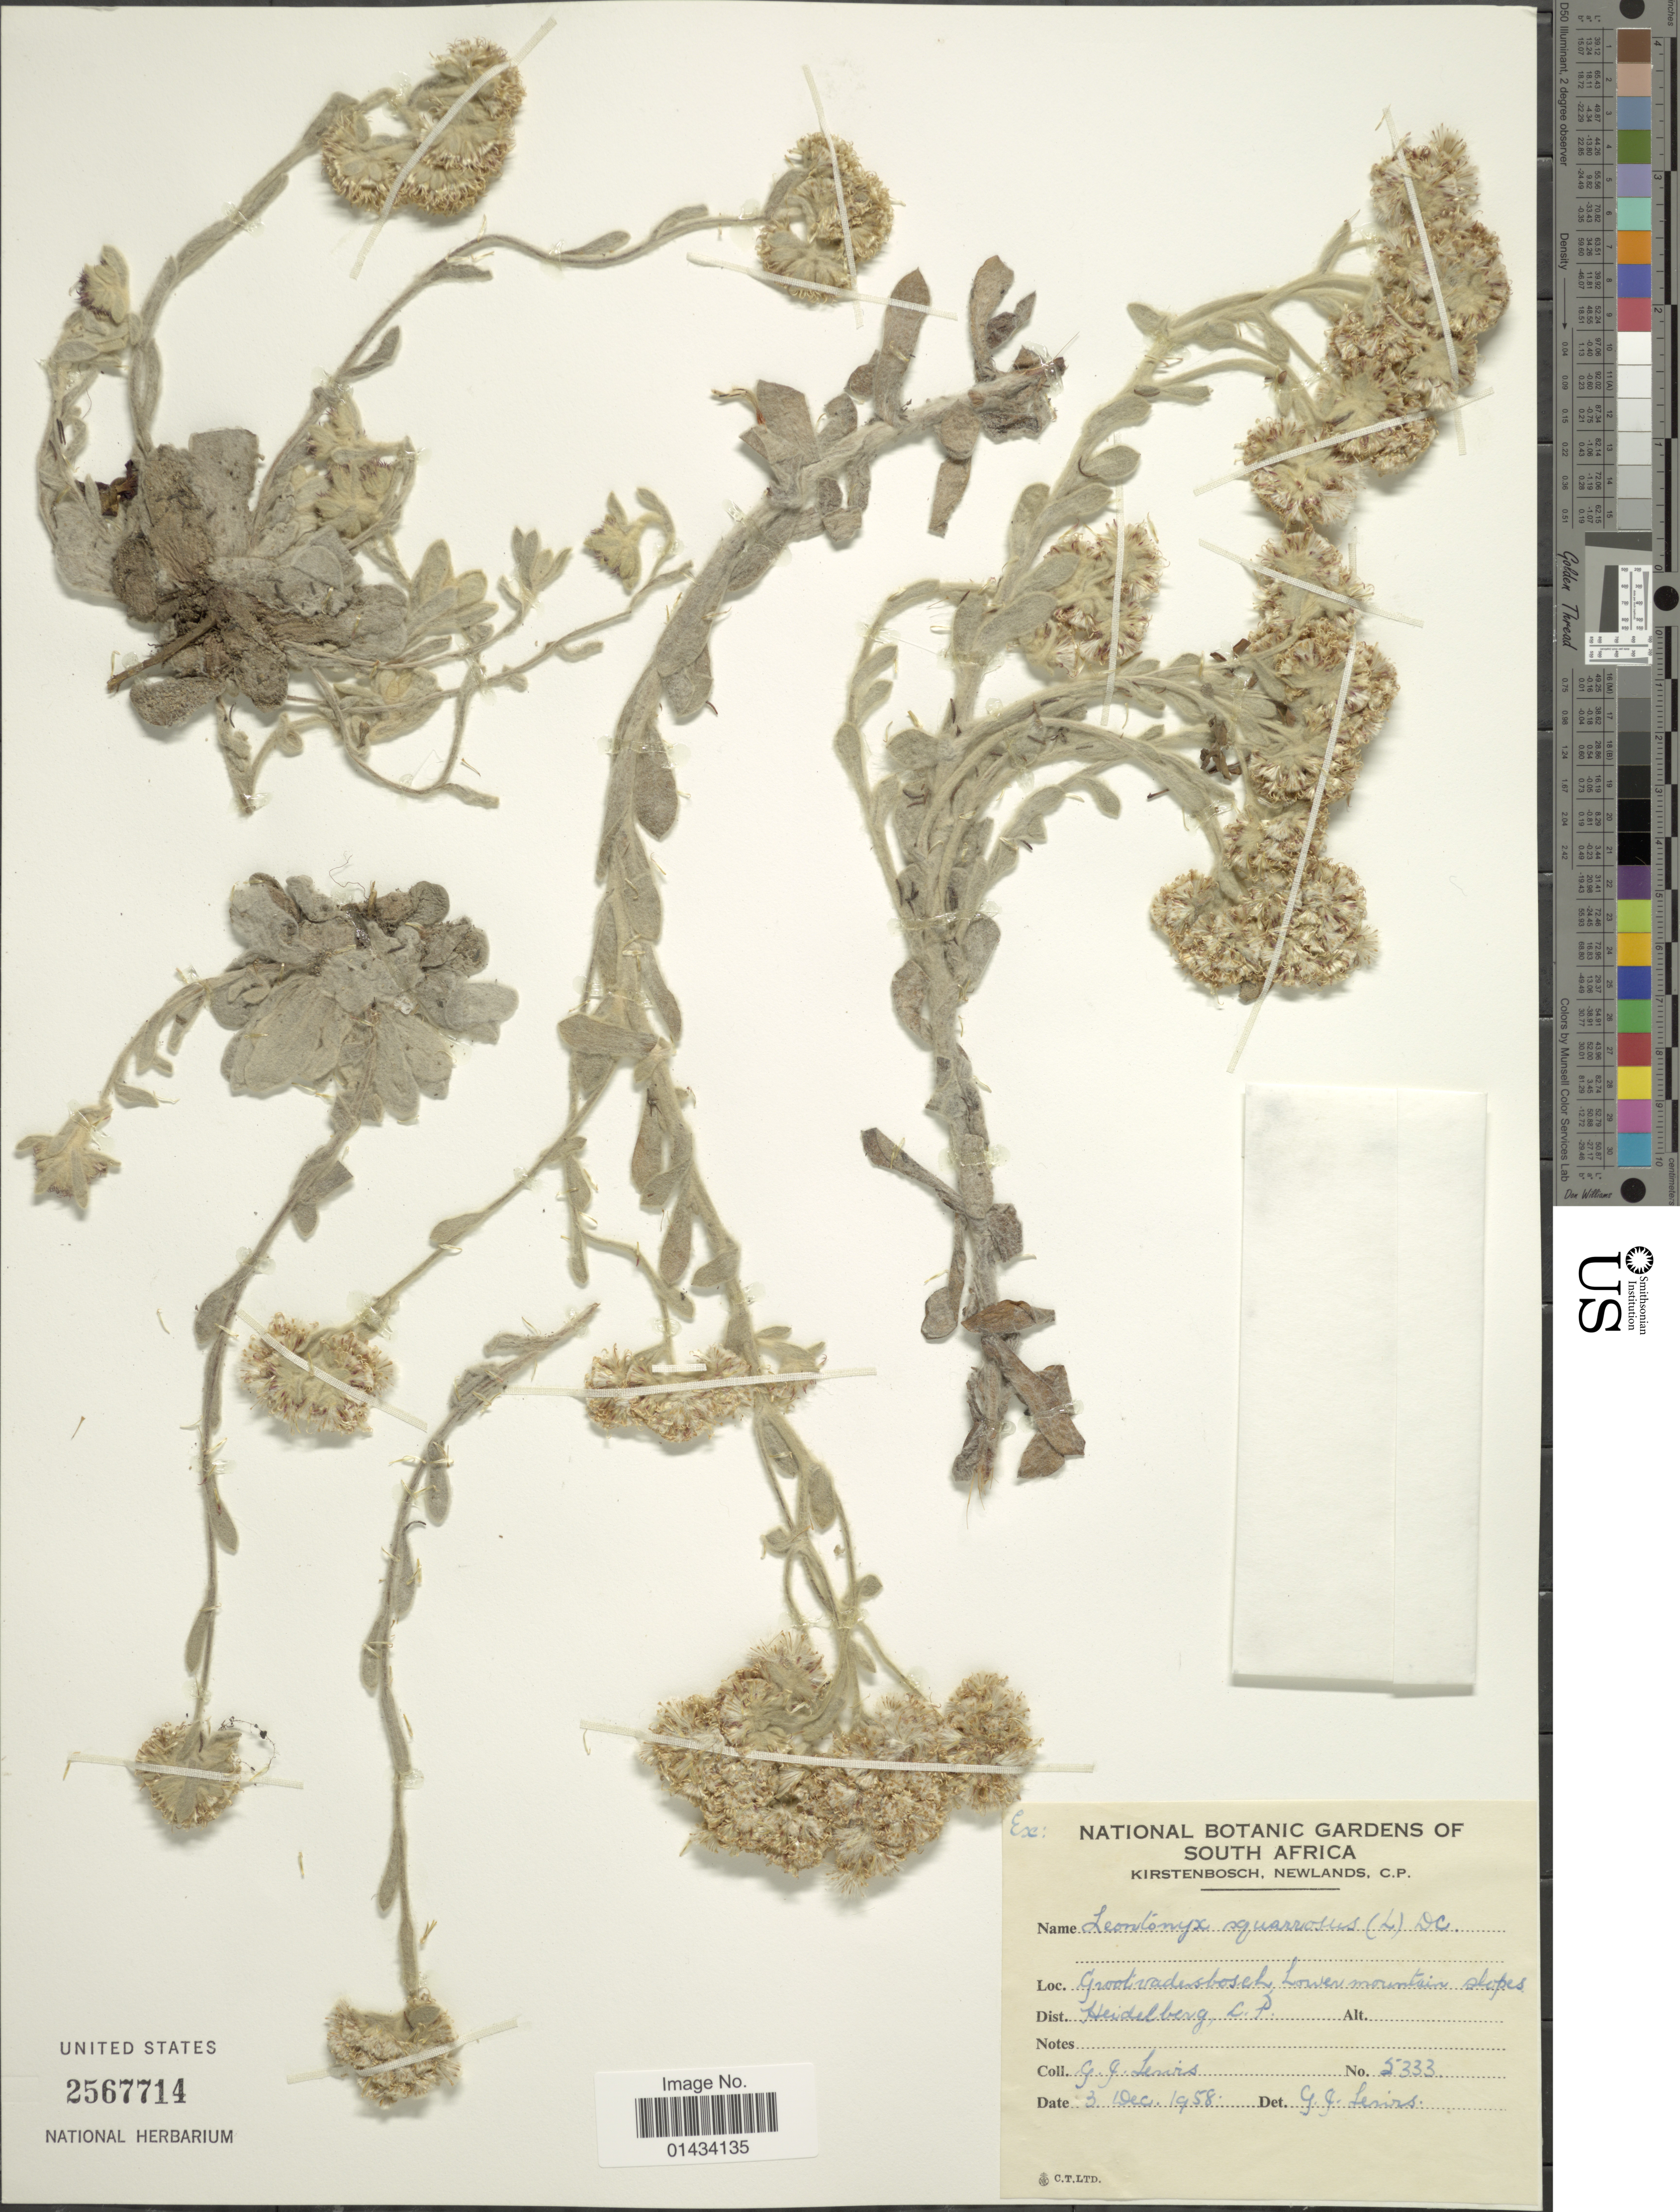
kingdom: Plantae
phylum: Tracheophyta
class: Magnoliopsida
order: Asterales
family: Asteraceae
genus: Leontonyx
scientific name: Leontonyx squarrosus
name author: DC. ex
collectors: G. Lewis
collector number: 5333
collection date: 1958-12-03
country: South Africa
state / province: Western Cape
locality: Grootvadersbosch, Lower mountain slopes, Dist. Heidelberg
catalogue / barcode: US 2567714